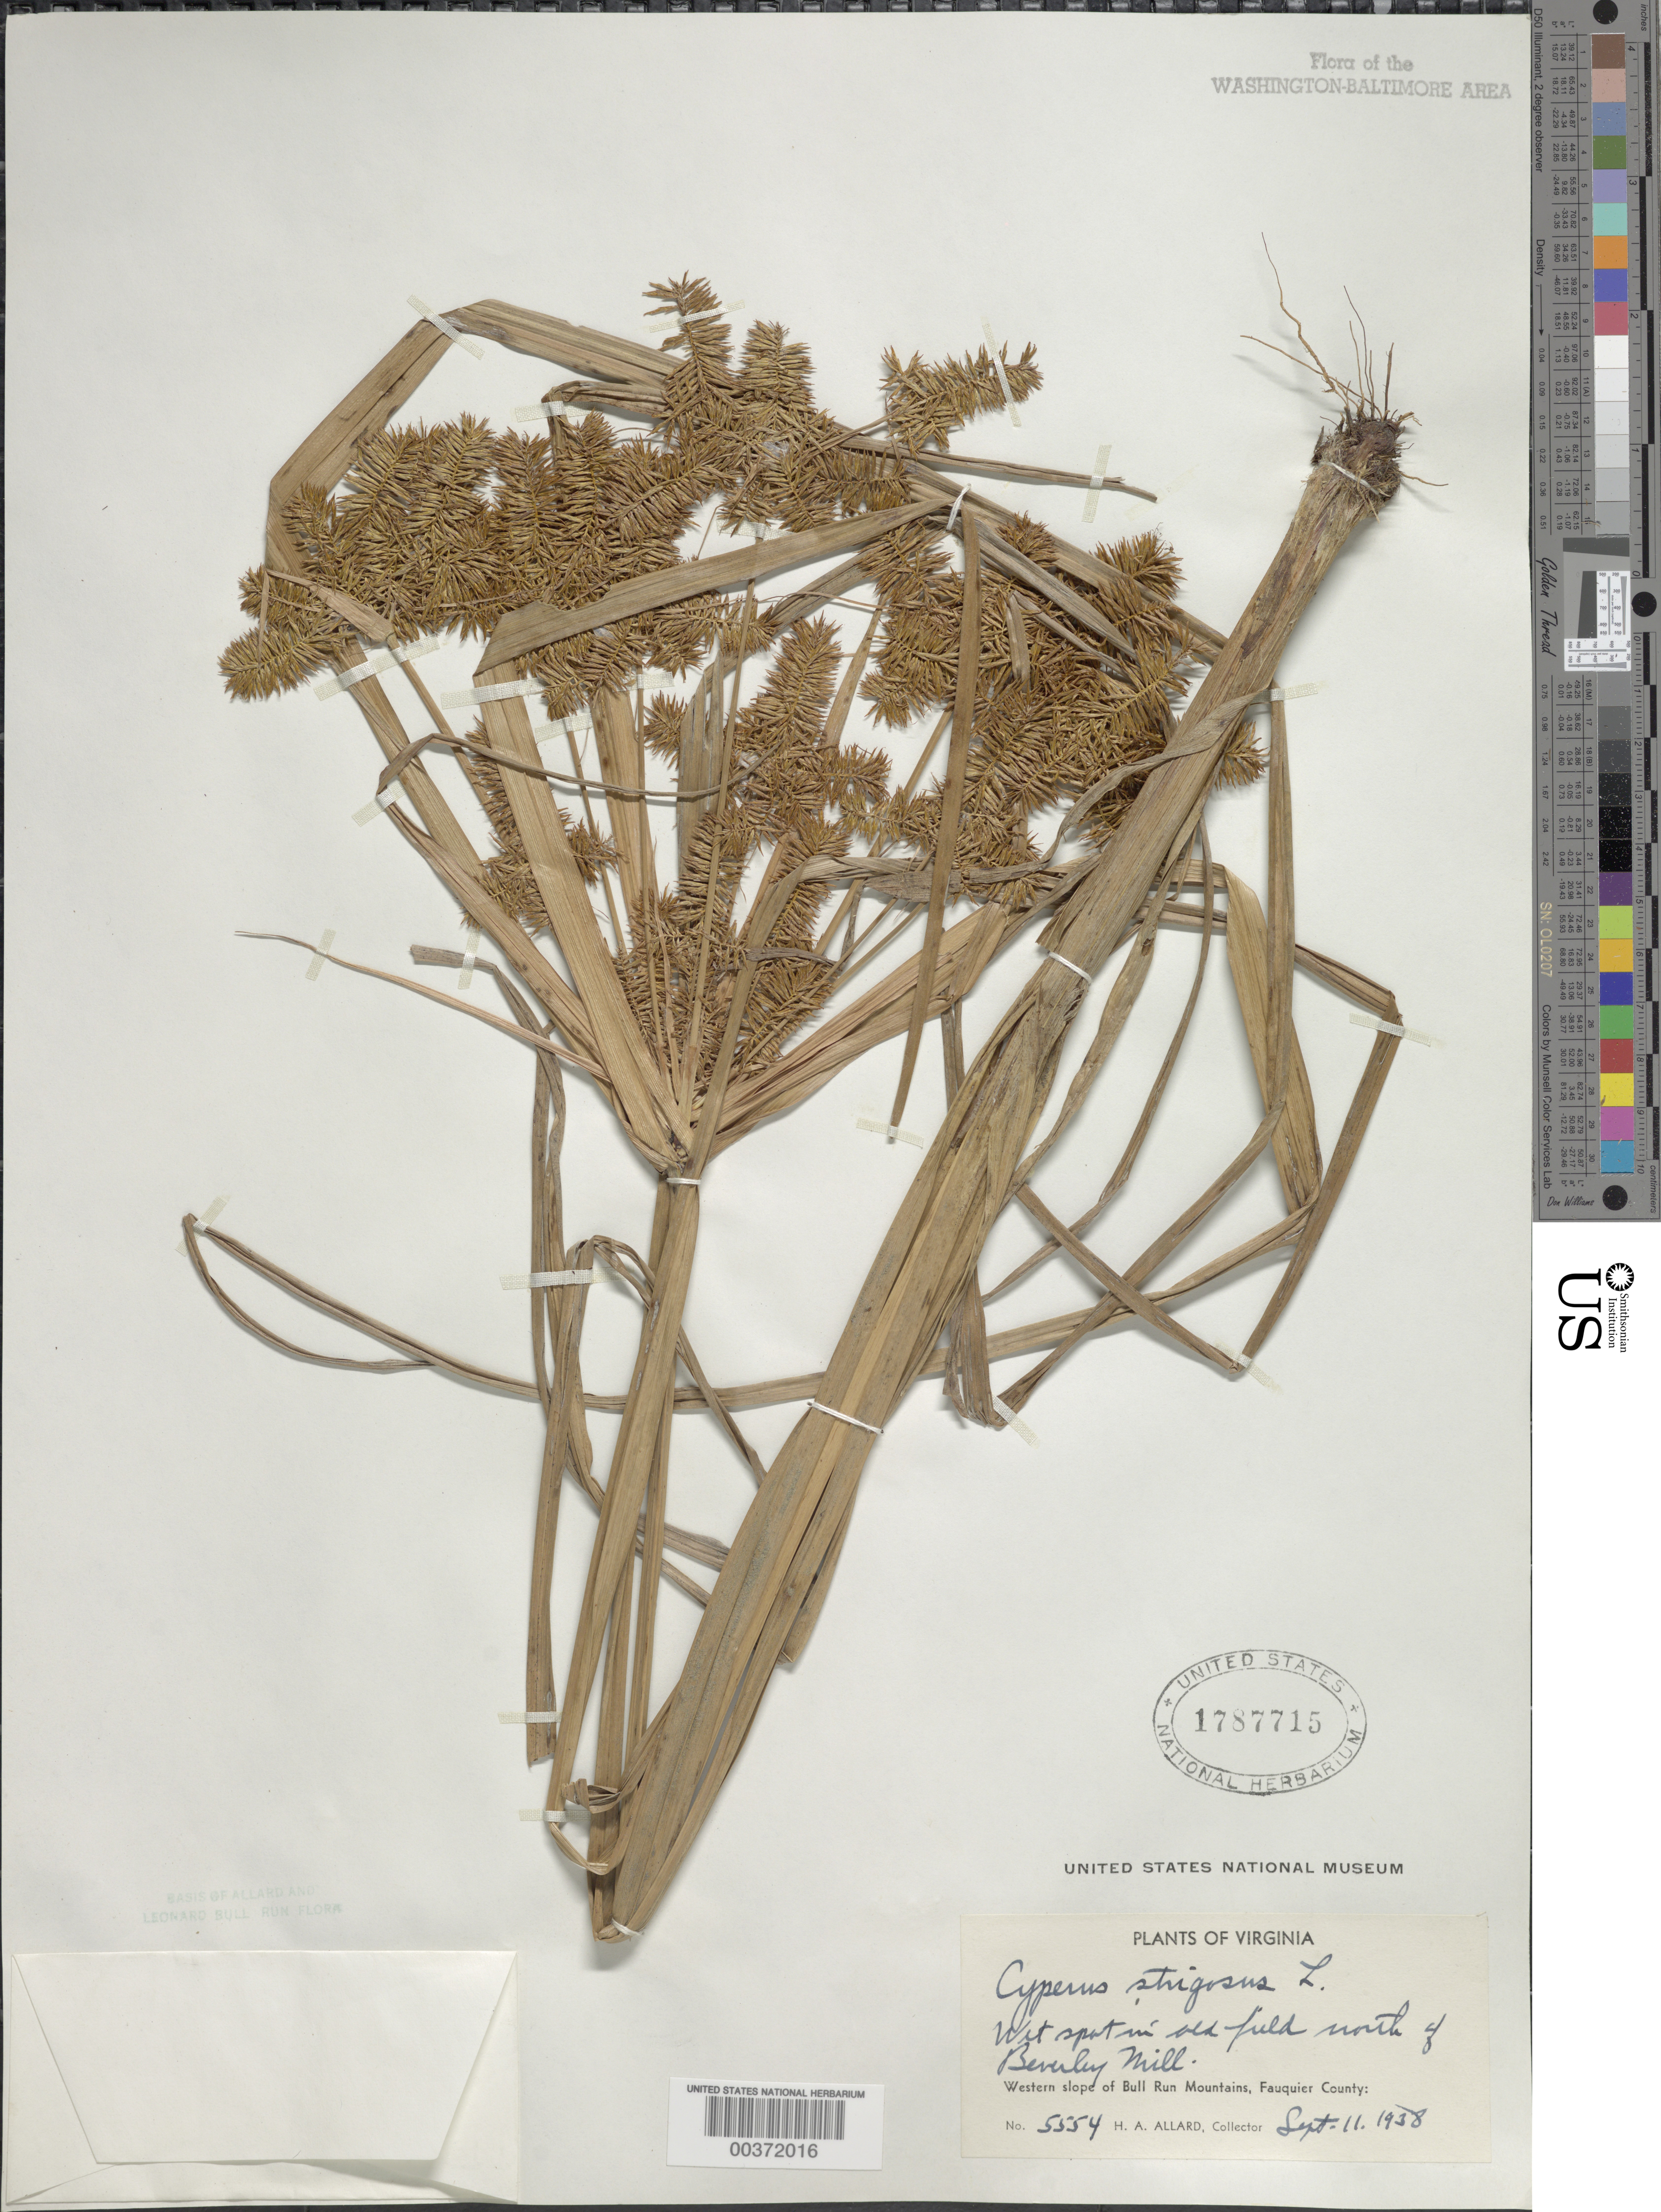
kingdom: Plantae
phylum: Tracheophyta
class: Liliopsida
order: Poales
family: Cyperaceae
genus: Cyperus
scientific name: Cyperus strigosus L.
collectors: H. A. Allard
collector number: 5554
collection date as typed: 11 Sep 1938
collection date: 1938-09-11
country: United States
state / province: Virginia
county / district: Fauquier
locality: North of Beverley Mill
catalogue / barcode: US 1787715